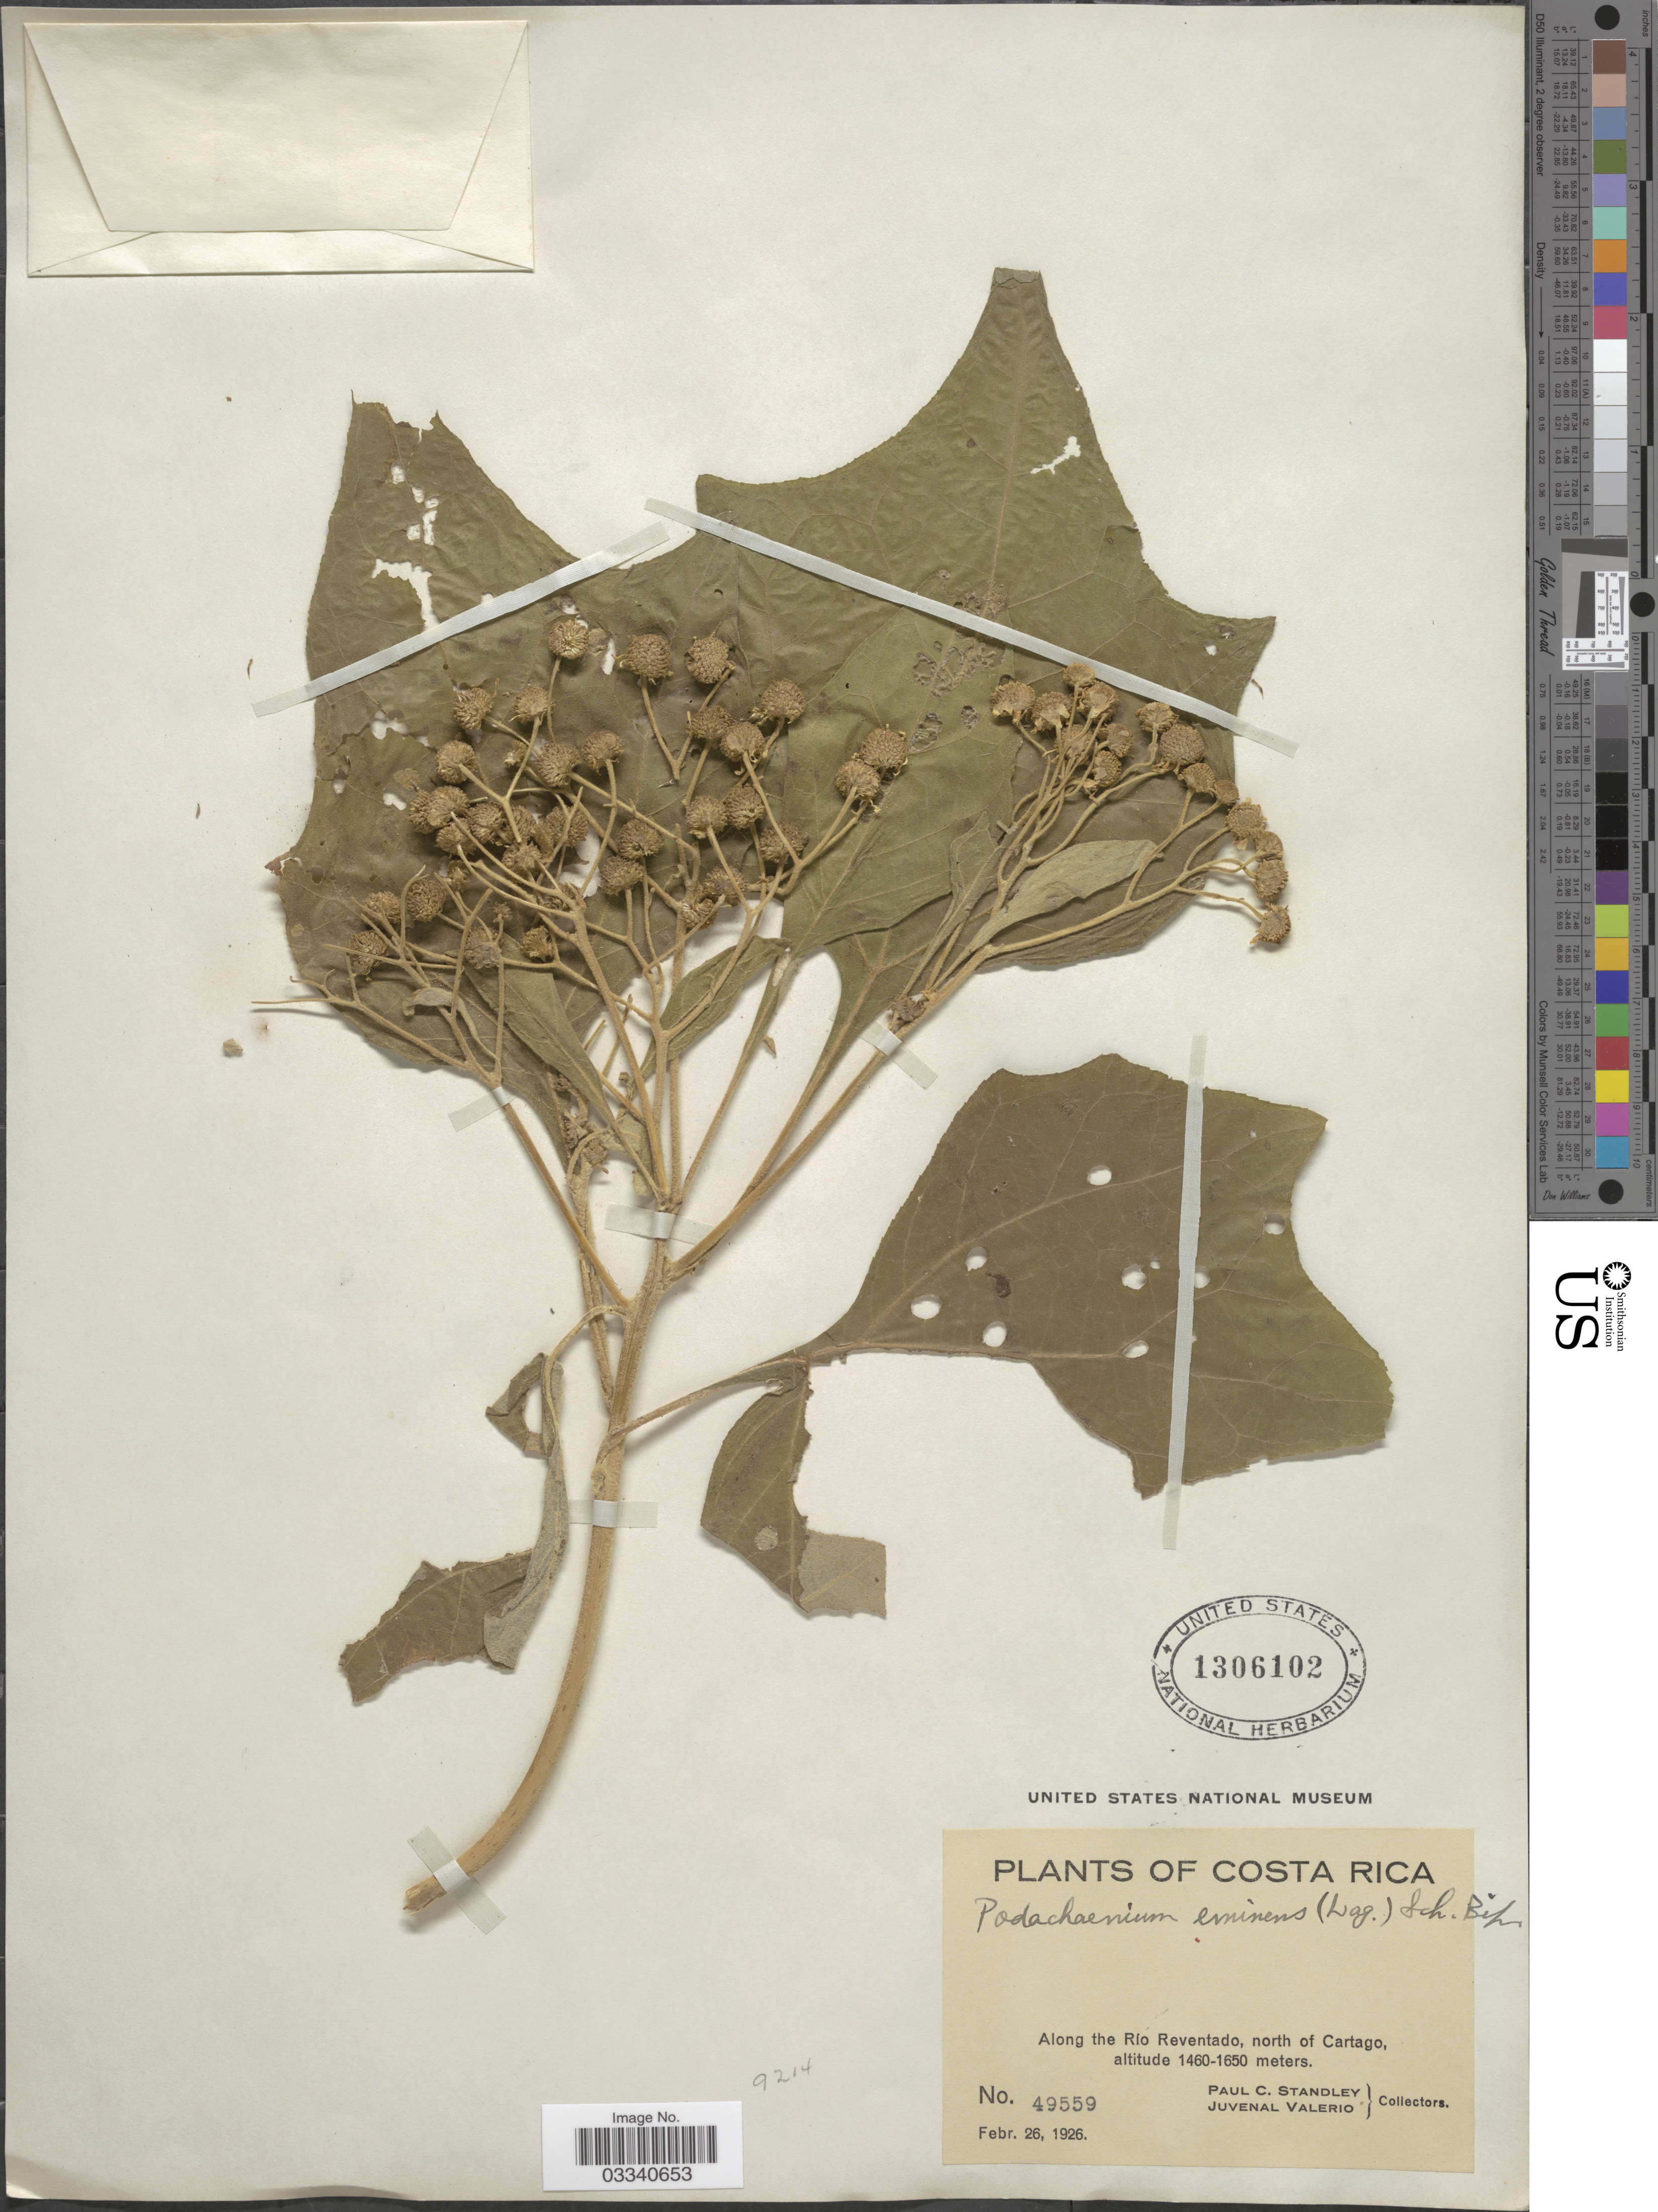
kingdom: Plantae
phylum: Tracheophyta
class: Magnoliopsida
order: Asterales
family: Asteraceae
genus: Podachaenium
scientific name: Podachaenium eminens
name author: (Lag.) Sch. Bip. ex Sch. Bip.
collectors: P. C. Standley & J. Valerio R.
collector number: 49559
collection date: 1926-02-26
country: Costa Rica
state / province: Cartago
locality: Along the Río Reventado, north of Cartago.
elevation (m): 1460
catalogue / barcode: US 1306102